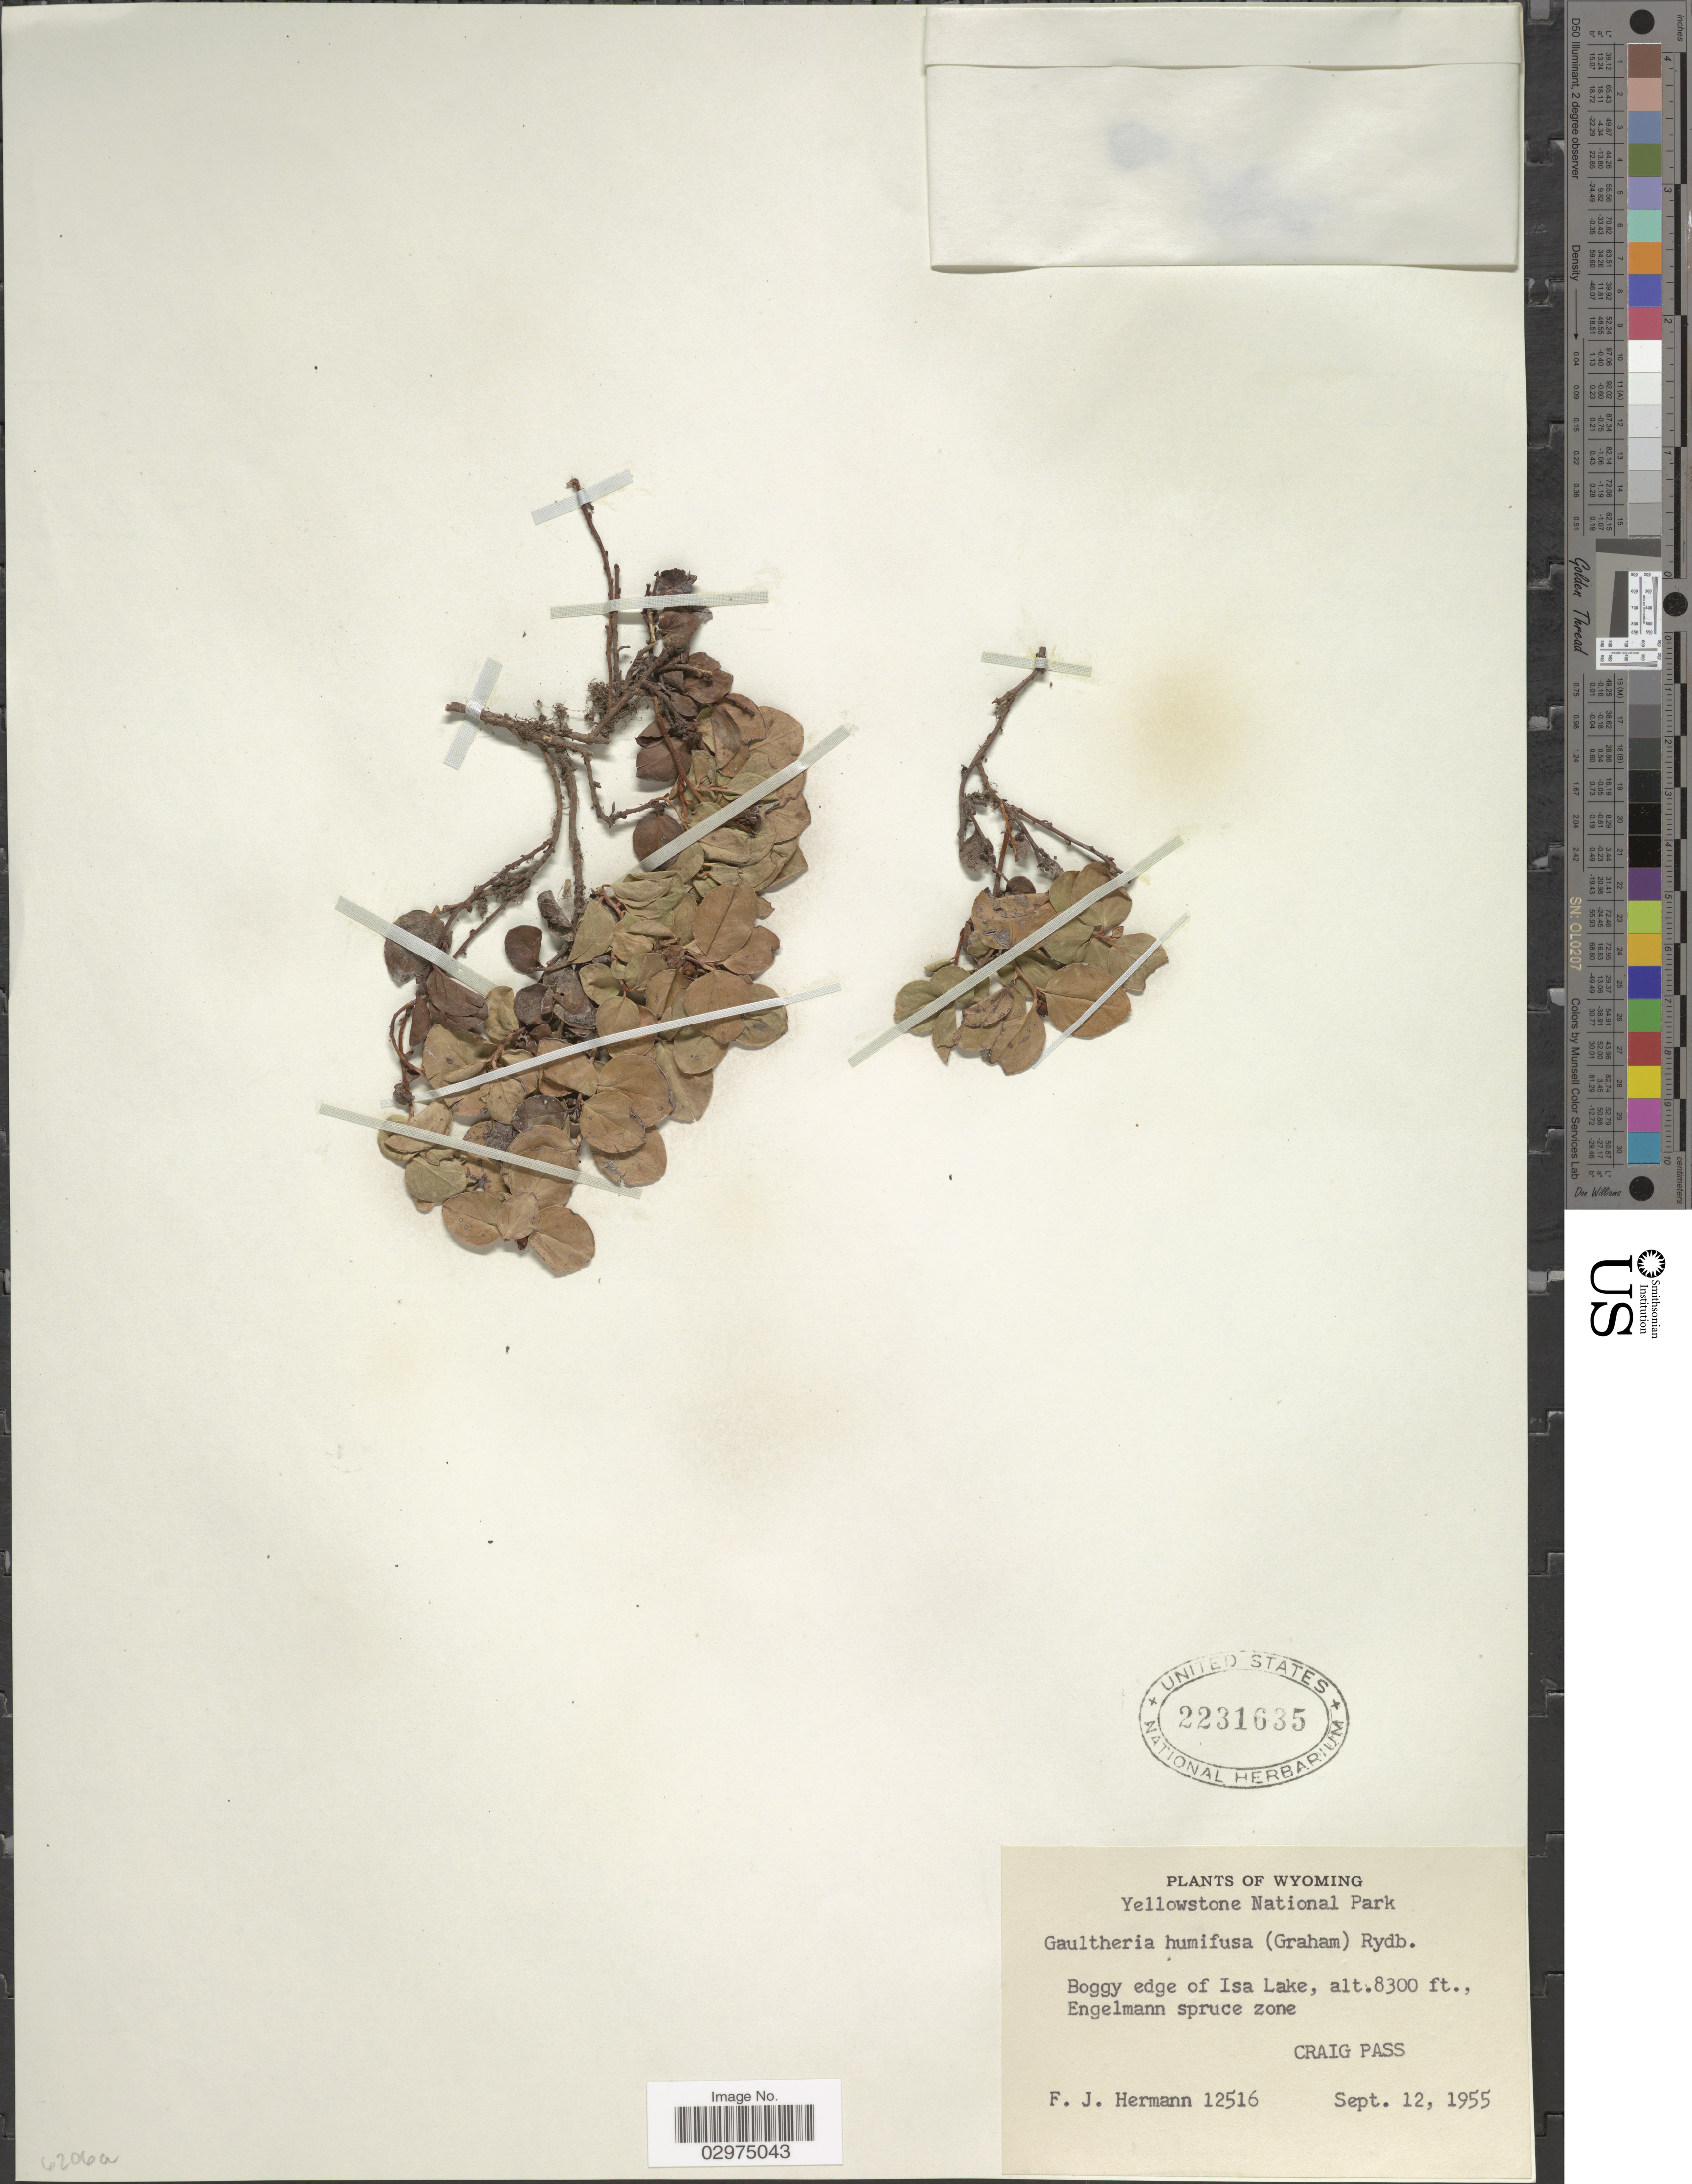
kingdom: Plantae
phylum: Tracheophyta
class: Magnoliopsida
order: Ericales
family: Ericaceae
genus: Gaultheria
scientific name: Gaultheria humifusa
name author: (Graham) Rydb.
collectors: F. J. Hermann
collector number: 12516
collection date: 1955-09-12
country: United States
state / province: Wyoming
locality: Yellowstone National Park. Boggy edge of Isa Lake, Engelmann spruce zone, Craig Pass.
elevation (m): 2530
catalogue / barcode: US 2231635